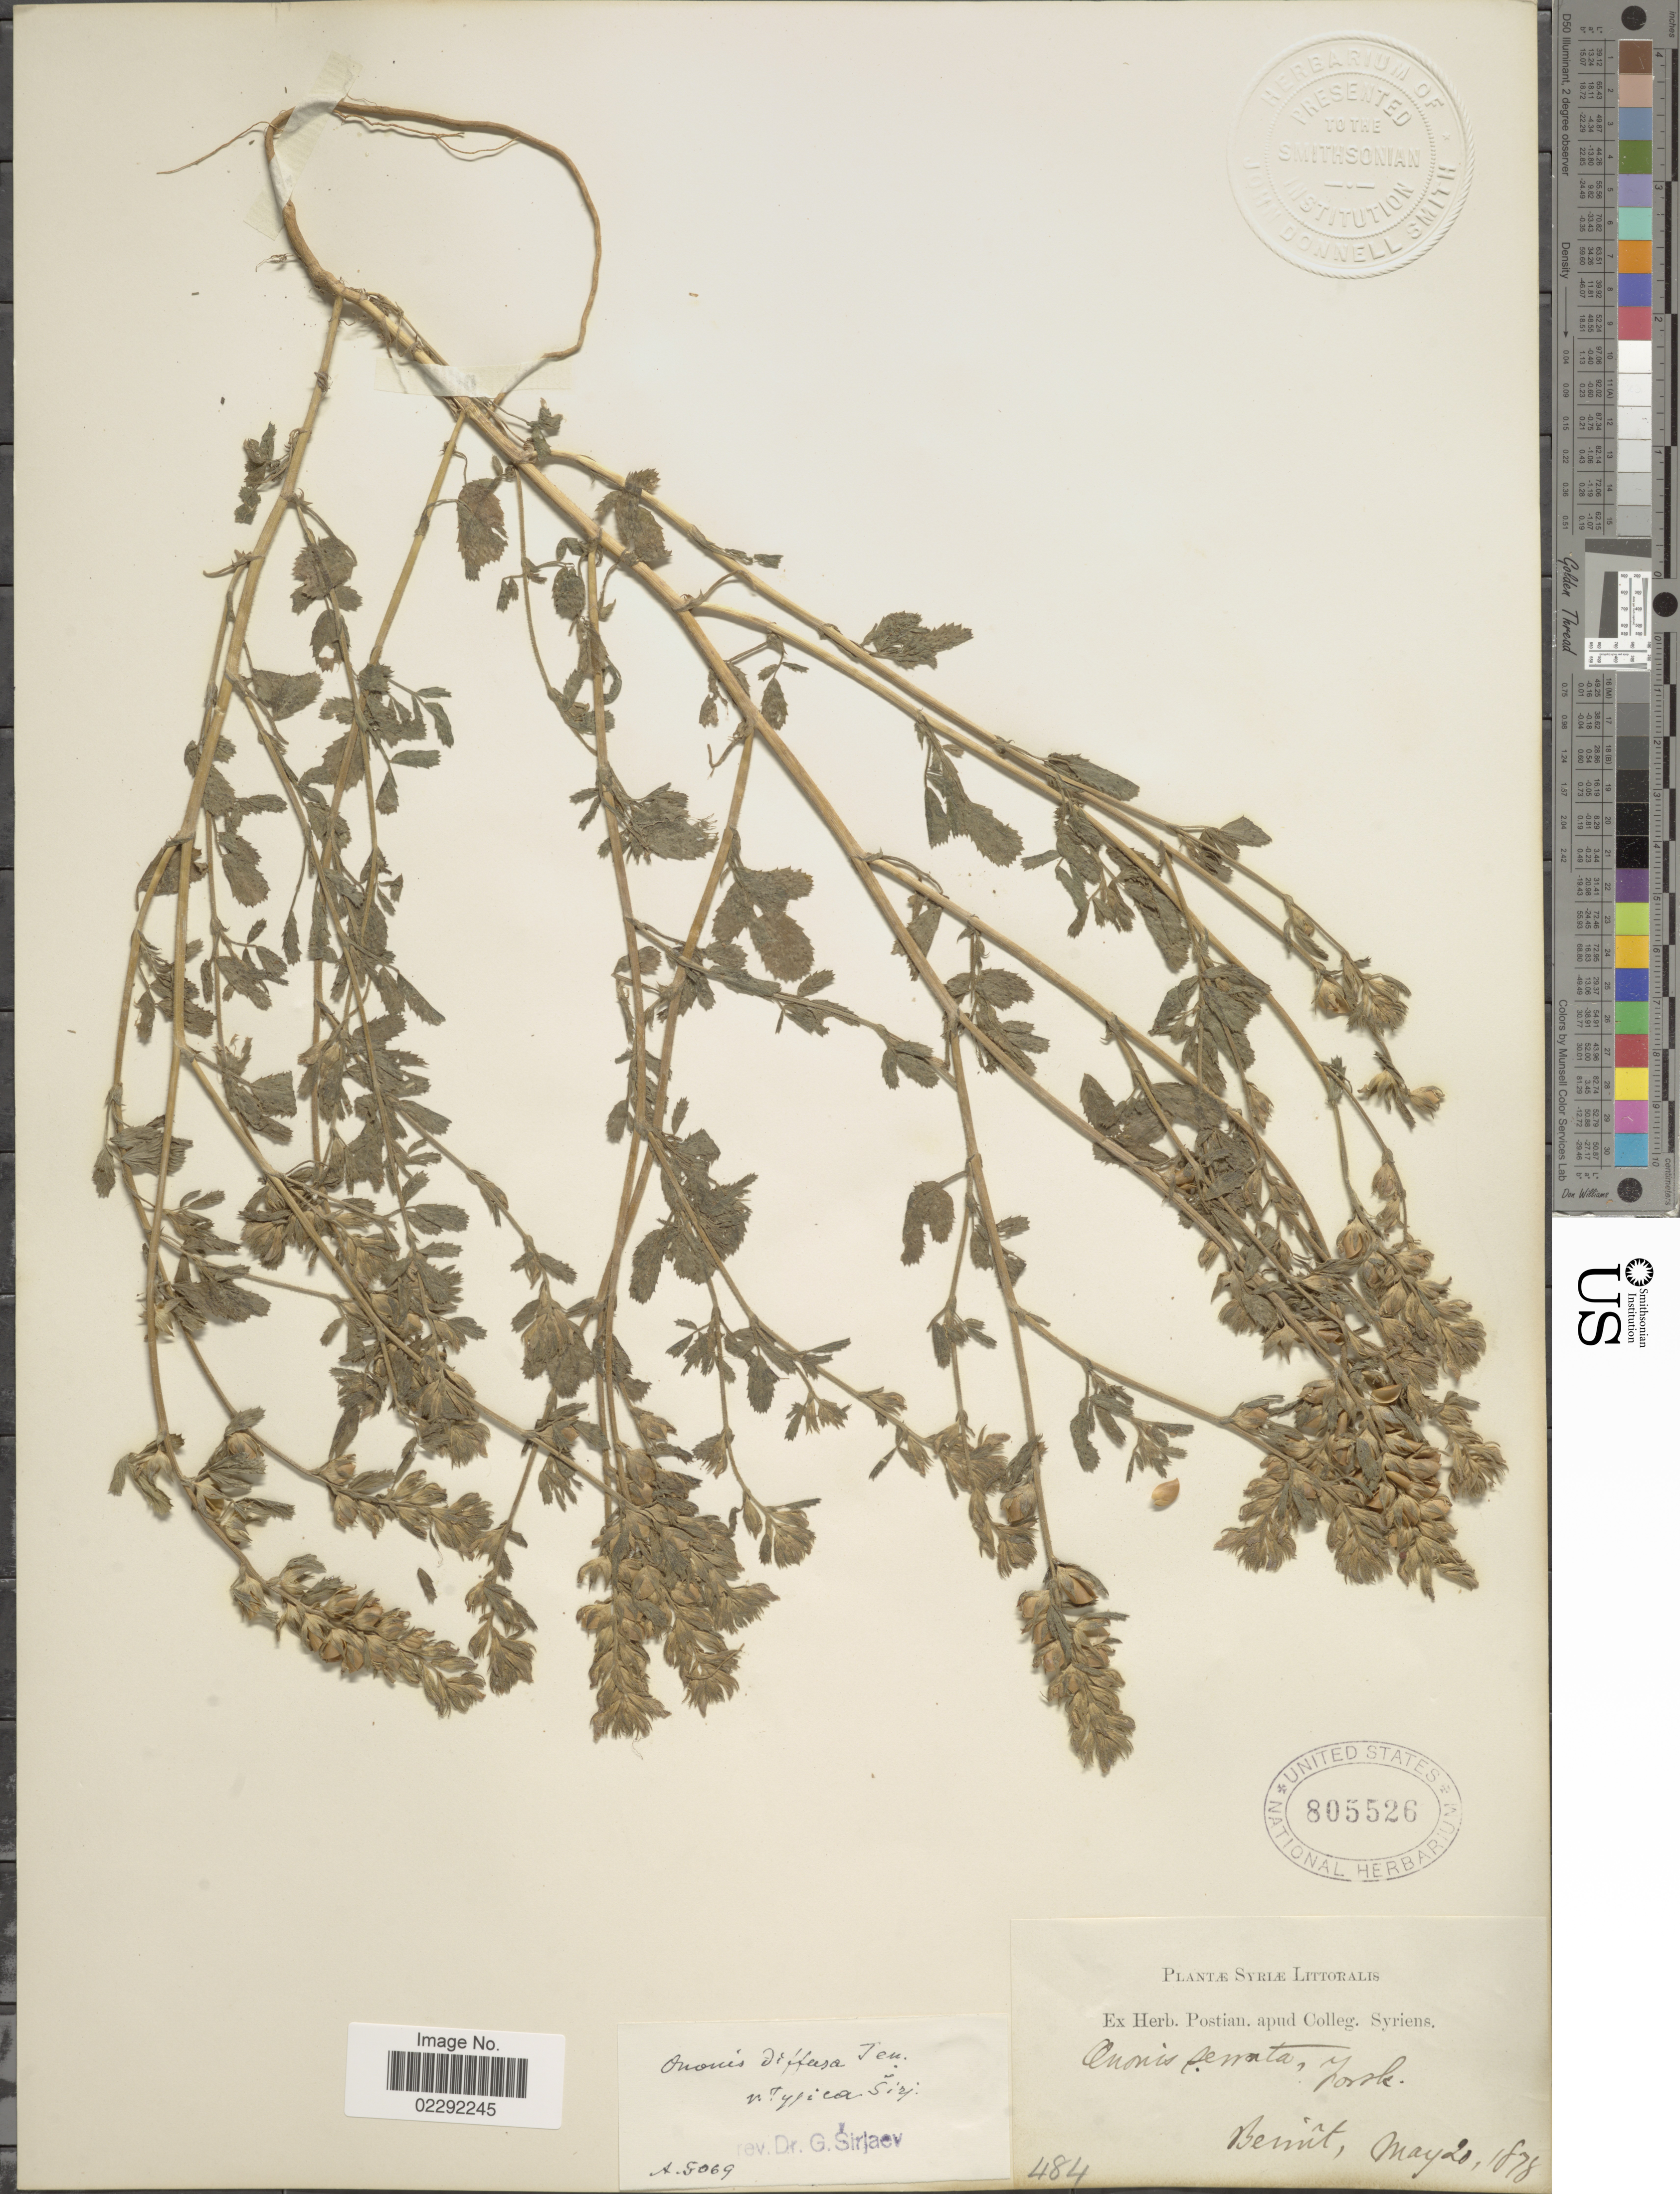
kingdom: Plantae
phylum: Tracheophyta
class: Magnoliopsida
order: Fabales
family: Fabaceae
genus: Ononis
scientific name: Ononis diffusa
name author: Ten.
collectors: ex herb. Postian. apud Colleg. Syriens. Protest. USE "Fannie P. A. Shepard" (10308853) AS PRIMARY COLLECTOR INSTEAD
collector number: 484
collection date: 1878-05-20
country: Lebanon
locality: Syriae Littoralis. Beirut.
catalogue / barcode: US 805526